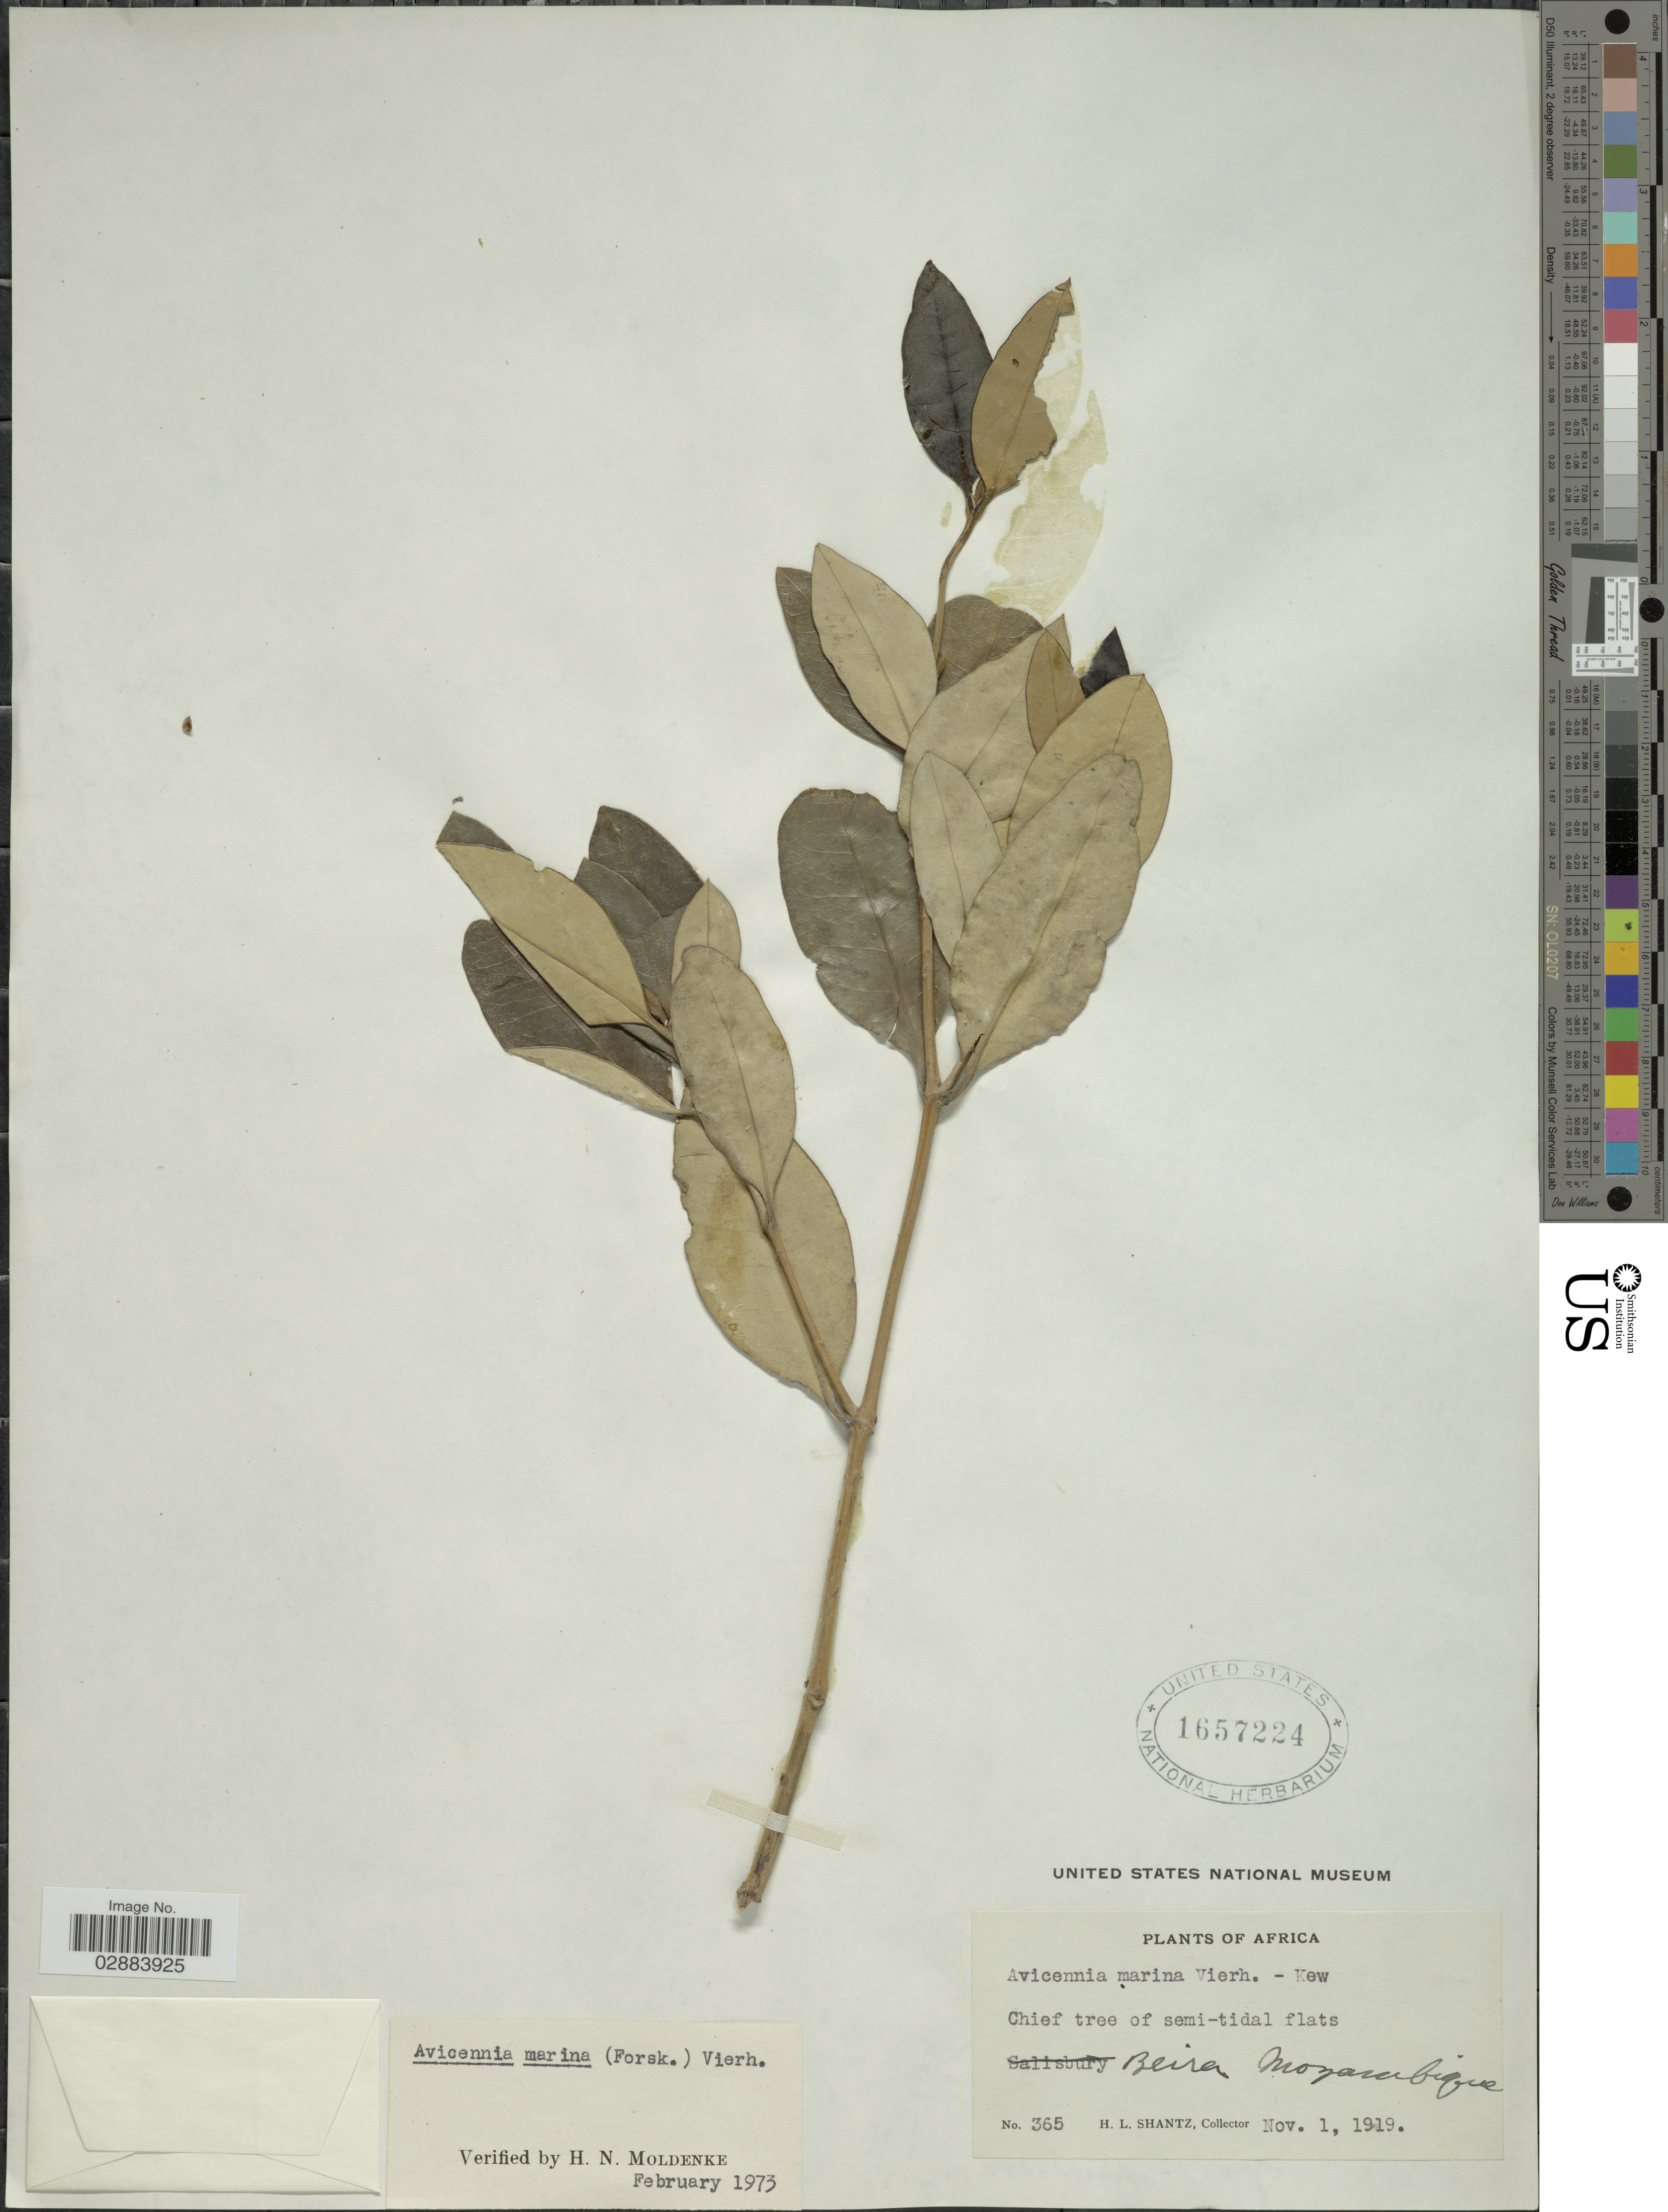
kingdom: Plantae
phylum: Tracheophyta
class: Magnoliopsida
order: Lamiales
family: Acanthaceae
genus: Avicennia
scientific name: Avicennia marina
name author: (Forssk.) Vierh.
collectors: H. Shantz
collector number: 365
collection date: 1919-11-01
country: Mozambique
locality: Beira Mozambique.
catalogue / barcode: US 1657224